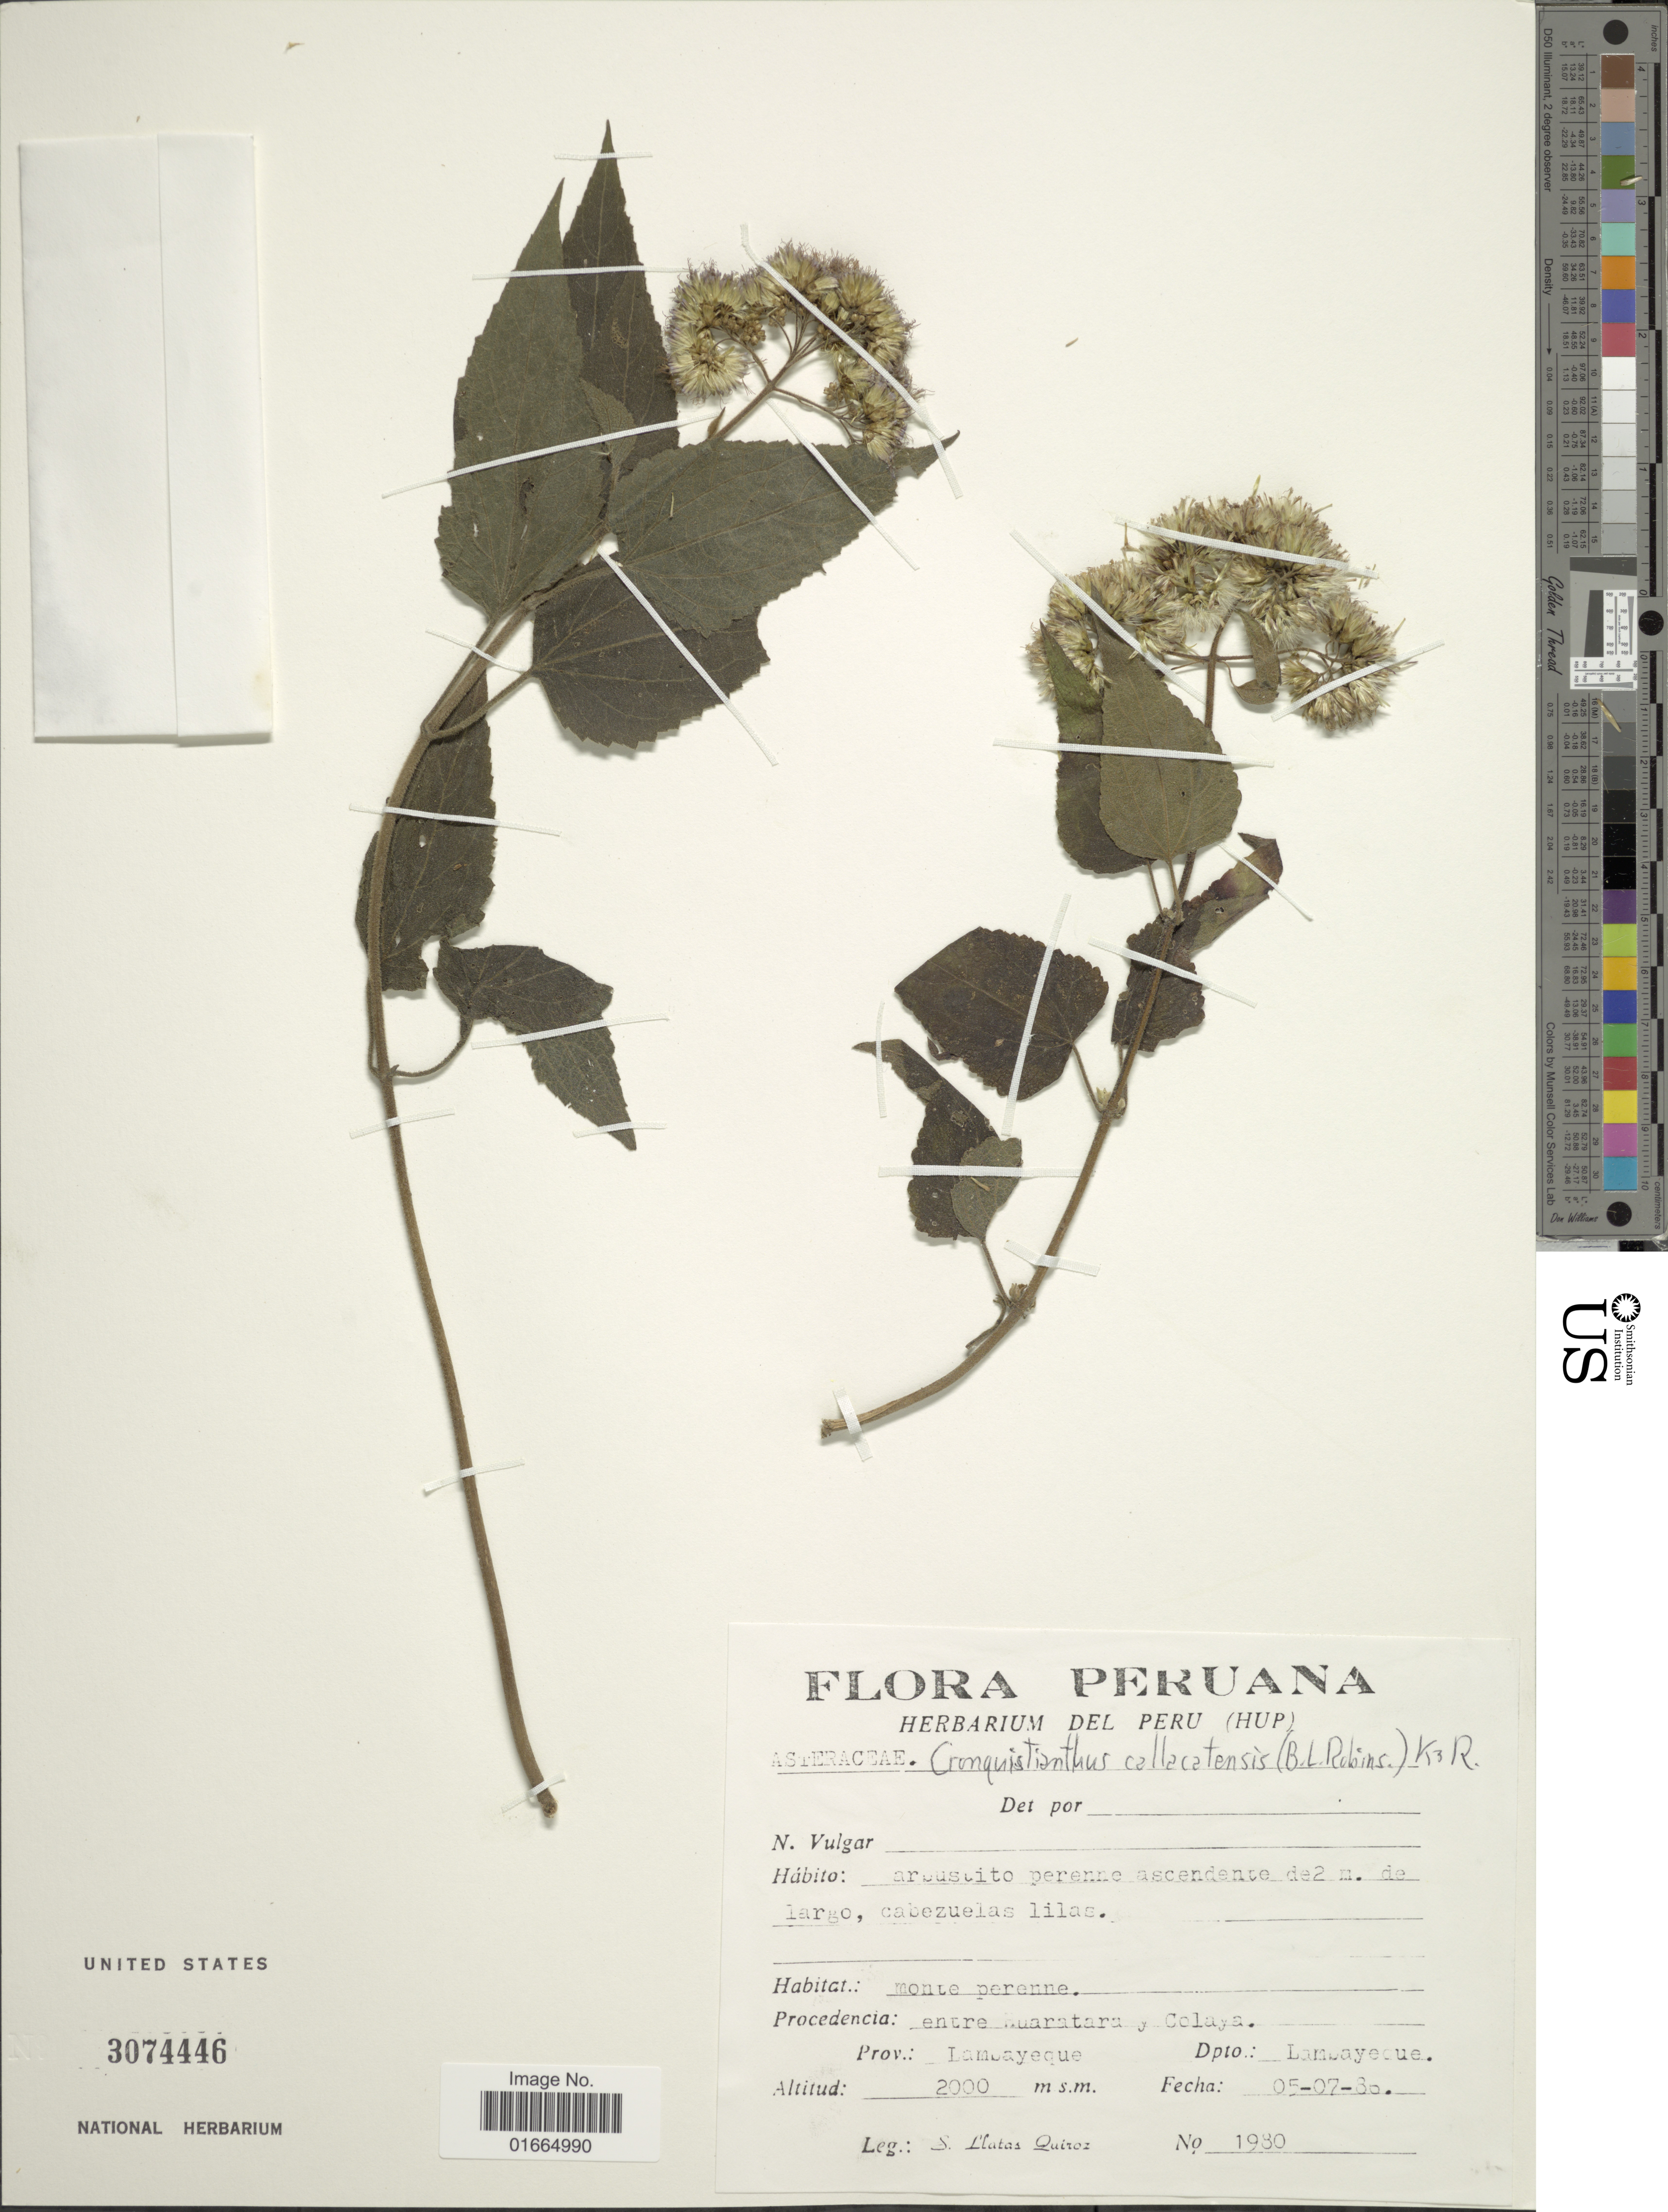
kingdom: Plantae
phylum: Tracheophyta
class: Magnoliopsida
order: Asterales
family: Asteraceae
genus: Cronquistianthus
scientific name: Cronquistianthus callacatensis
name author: (Hieron.) R.M. King & H. Rob.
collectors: S. Llatas Quiroz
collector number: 1980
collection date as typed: Transcribed d/m/y: 5/7/86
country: Peru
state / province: Lambayeque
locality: Entre Huaratara y Colaya, Prov. Lambayeque, Dpto. Lambayeque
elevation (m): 2000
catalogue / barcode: US 3074446